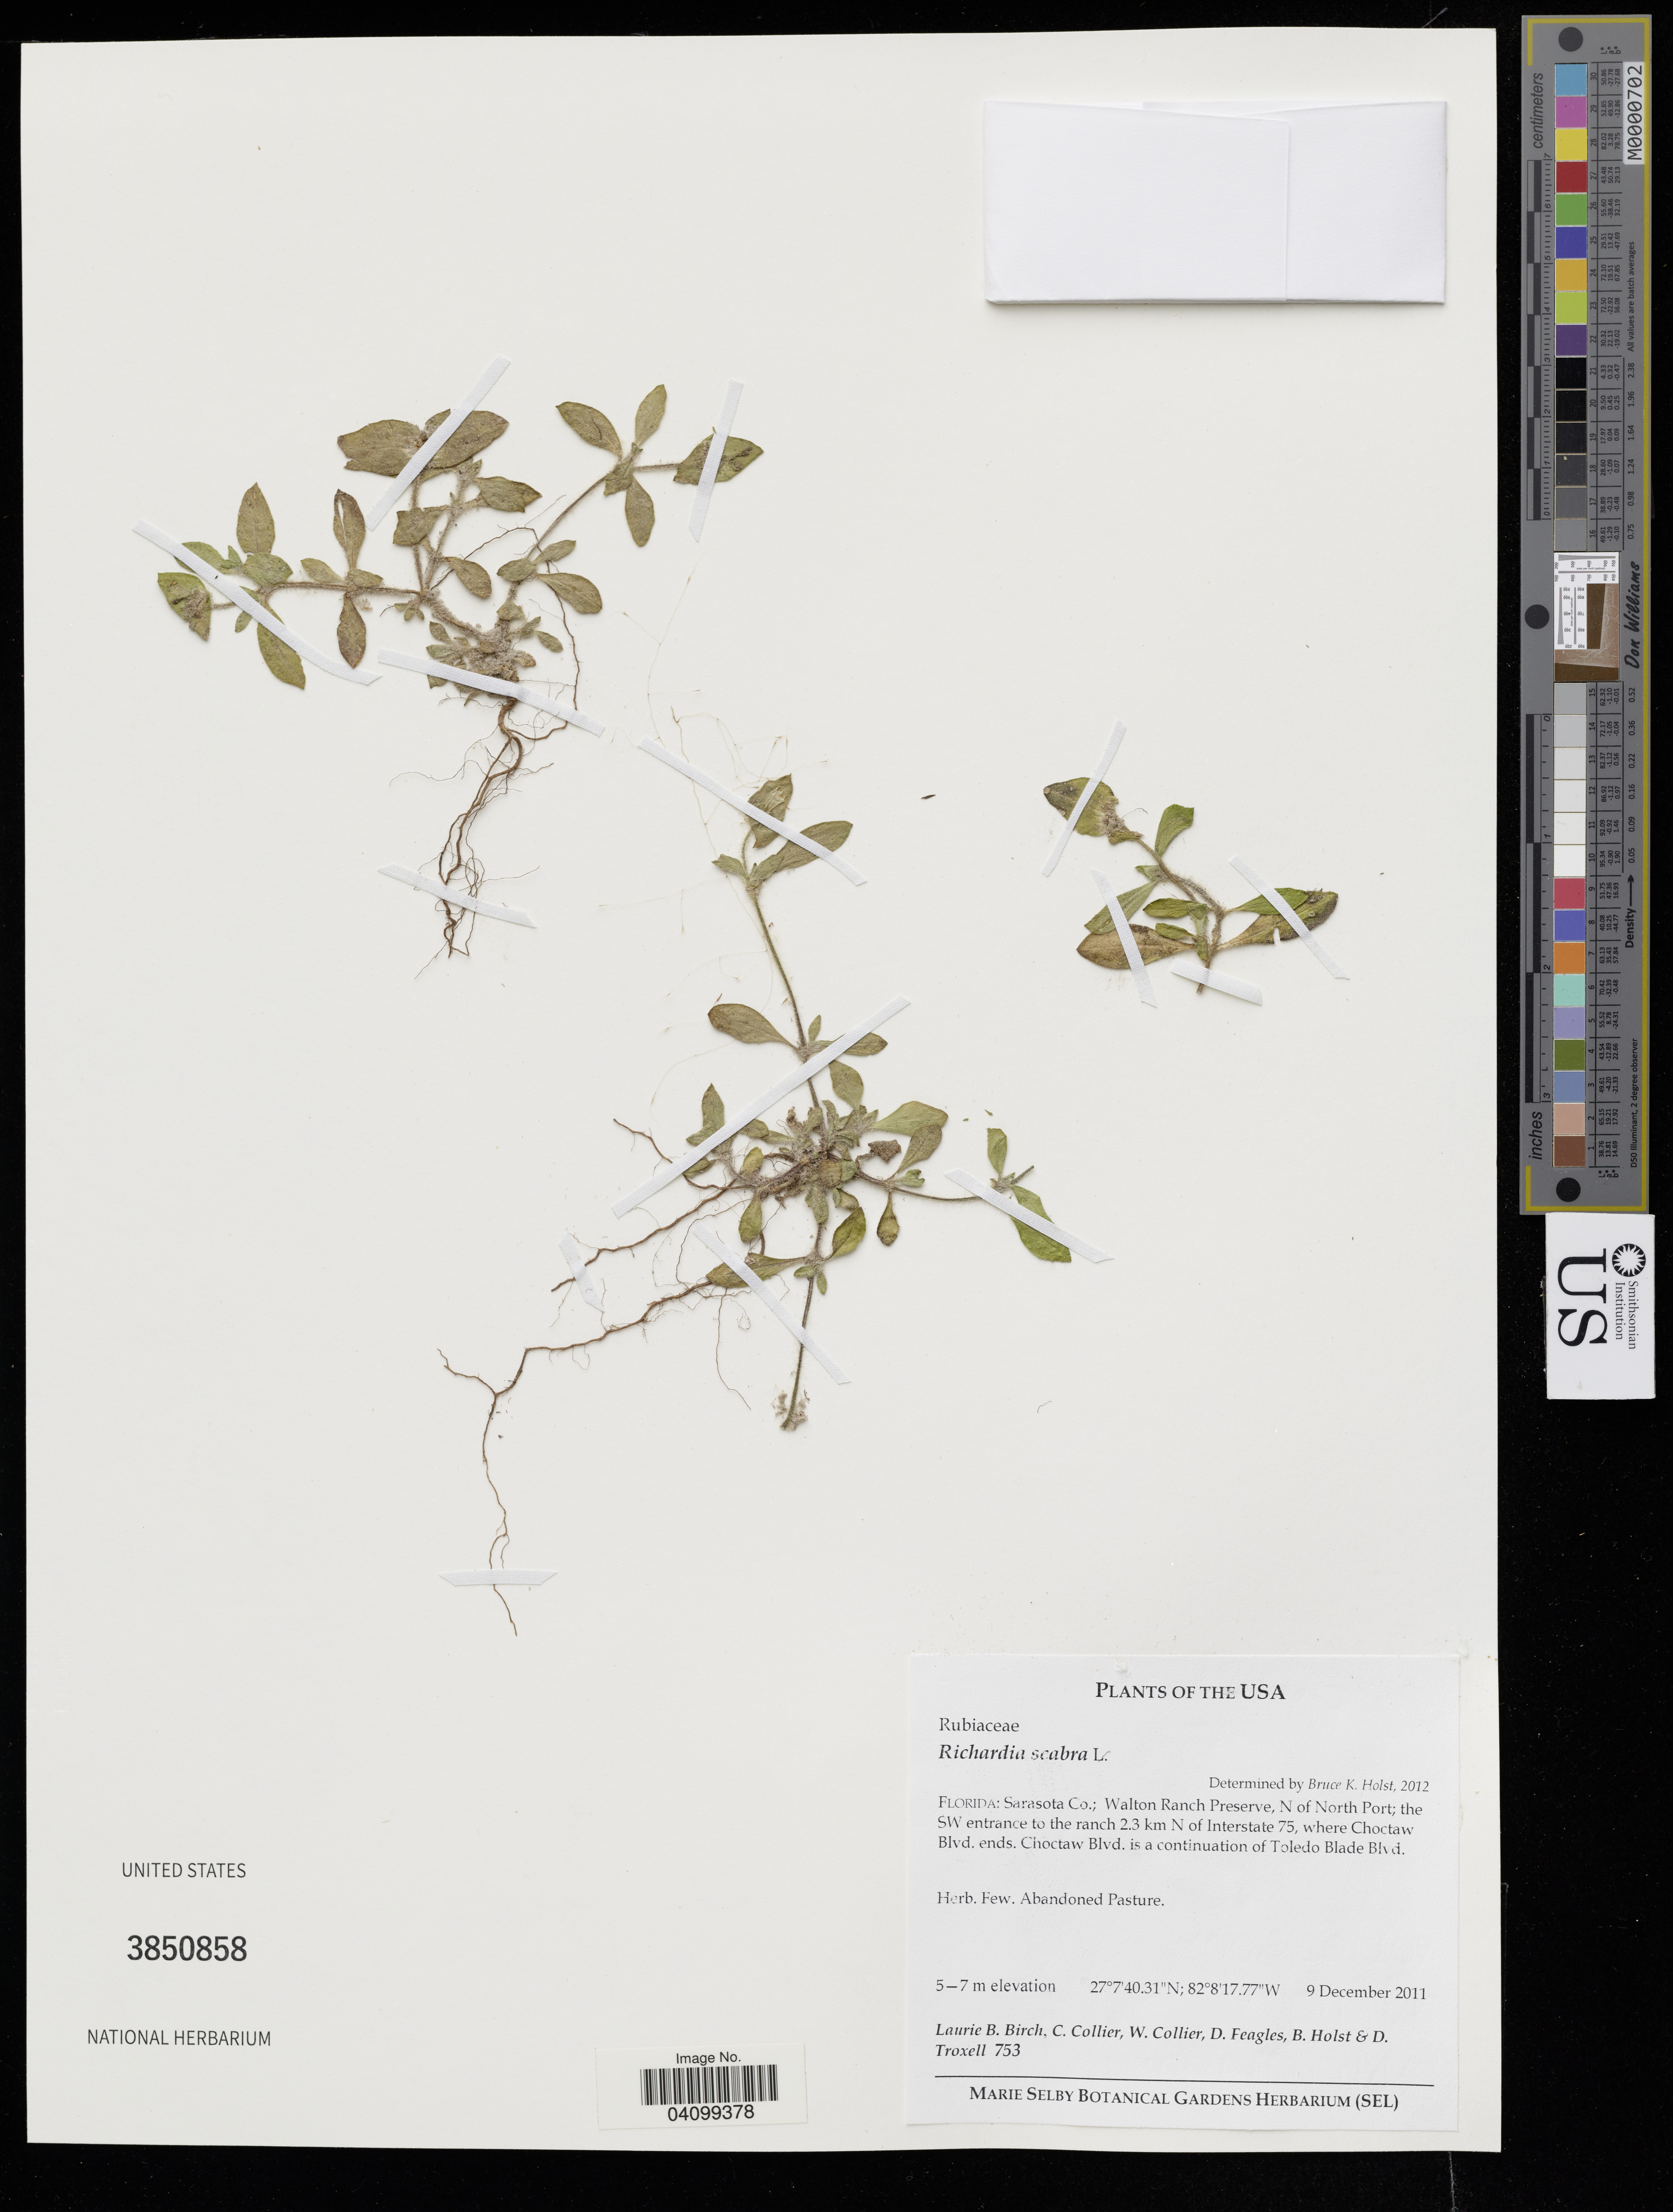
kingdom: Plantae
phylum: Tracheophyta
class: Magnoliopsida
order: Gentianales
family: Rubiaceae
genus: Richardia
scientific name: Richardia scabra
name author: L.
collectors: L. Birch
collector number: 753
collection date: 2011-12-09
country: United States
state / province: Florida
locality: Sarasota Co.; Walton Ranch Preserve, N of North Port; the SW entrance to the ranch 2.3 km N of Interstate 75, where Choctaw Blvd. ends. Choctaw Blvd. is a continuation of Toledo Blade Blvd.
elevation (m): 5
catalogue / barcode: US 3850858